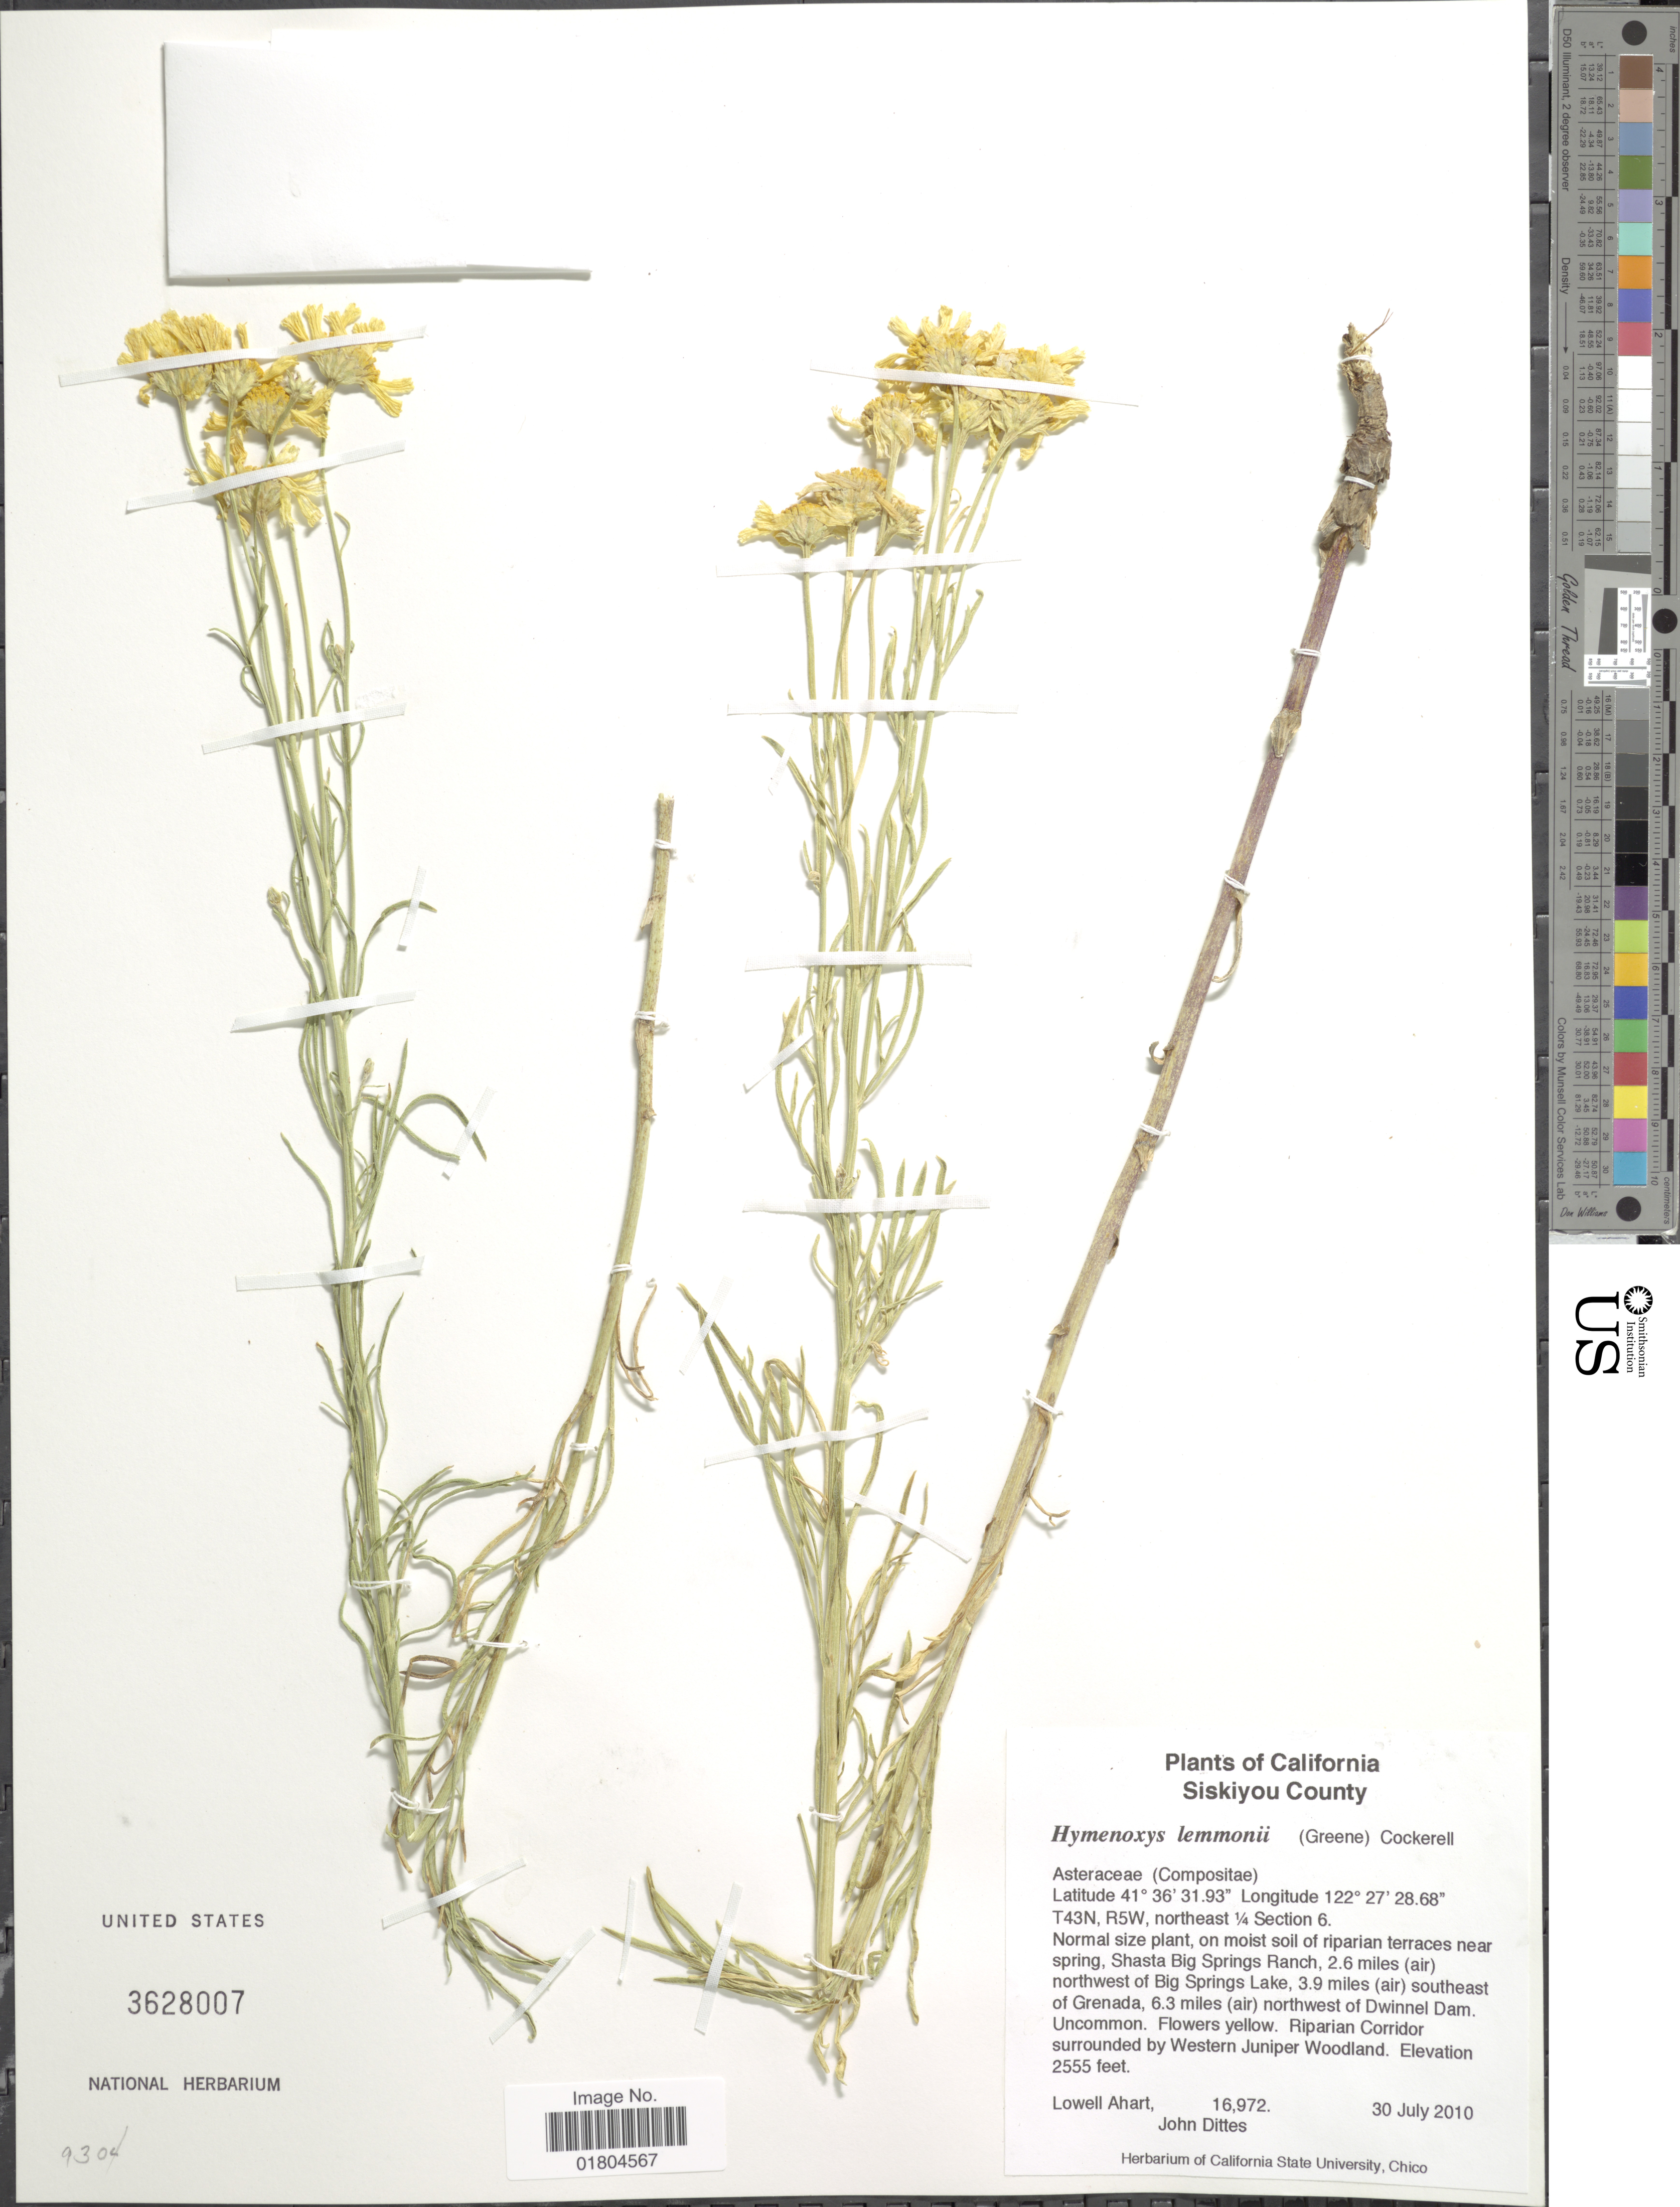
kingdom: Plantae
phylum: Tracheophyta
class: Magnoliopsida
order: Asterales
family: Asteraceae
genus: Hymenoxys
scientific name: Hymenoxys lemmonii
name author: (Greene) Cockerell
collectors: L. Ahart & J. Dittes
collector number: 16972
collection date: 2010-07-30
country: United States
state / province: California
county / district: Siskiyou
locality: T43N, R5W, northeast ¼ Section 6. Shasta Big Springs Ranch, 2.6 miles (air) northwest of Big Springs Lake, 3.9 miles (air) southeast of Grenada, 6.3 miles (air) northwest of Dwinnel Dam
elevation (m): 779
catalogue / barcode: US 3628007